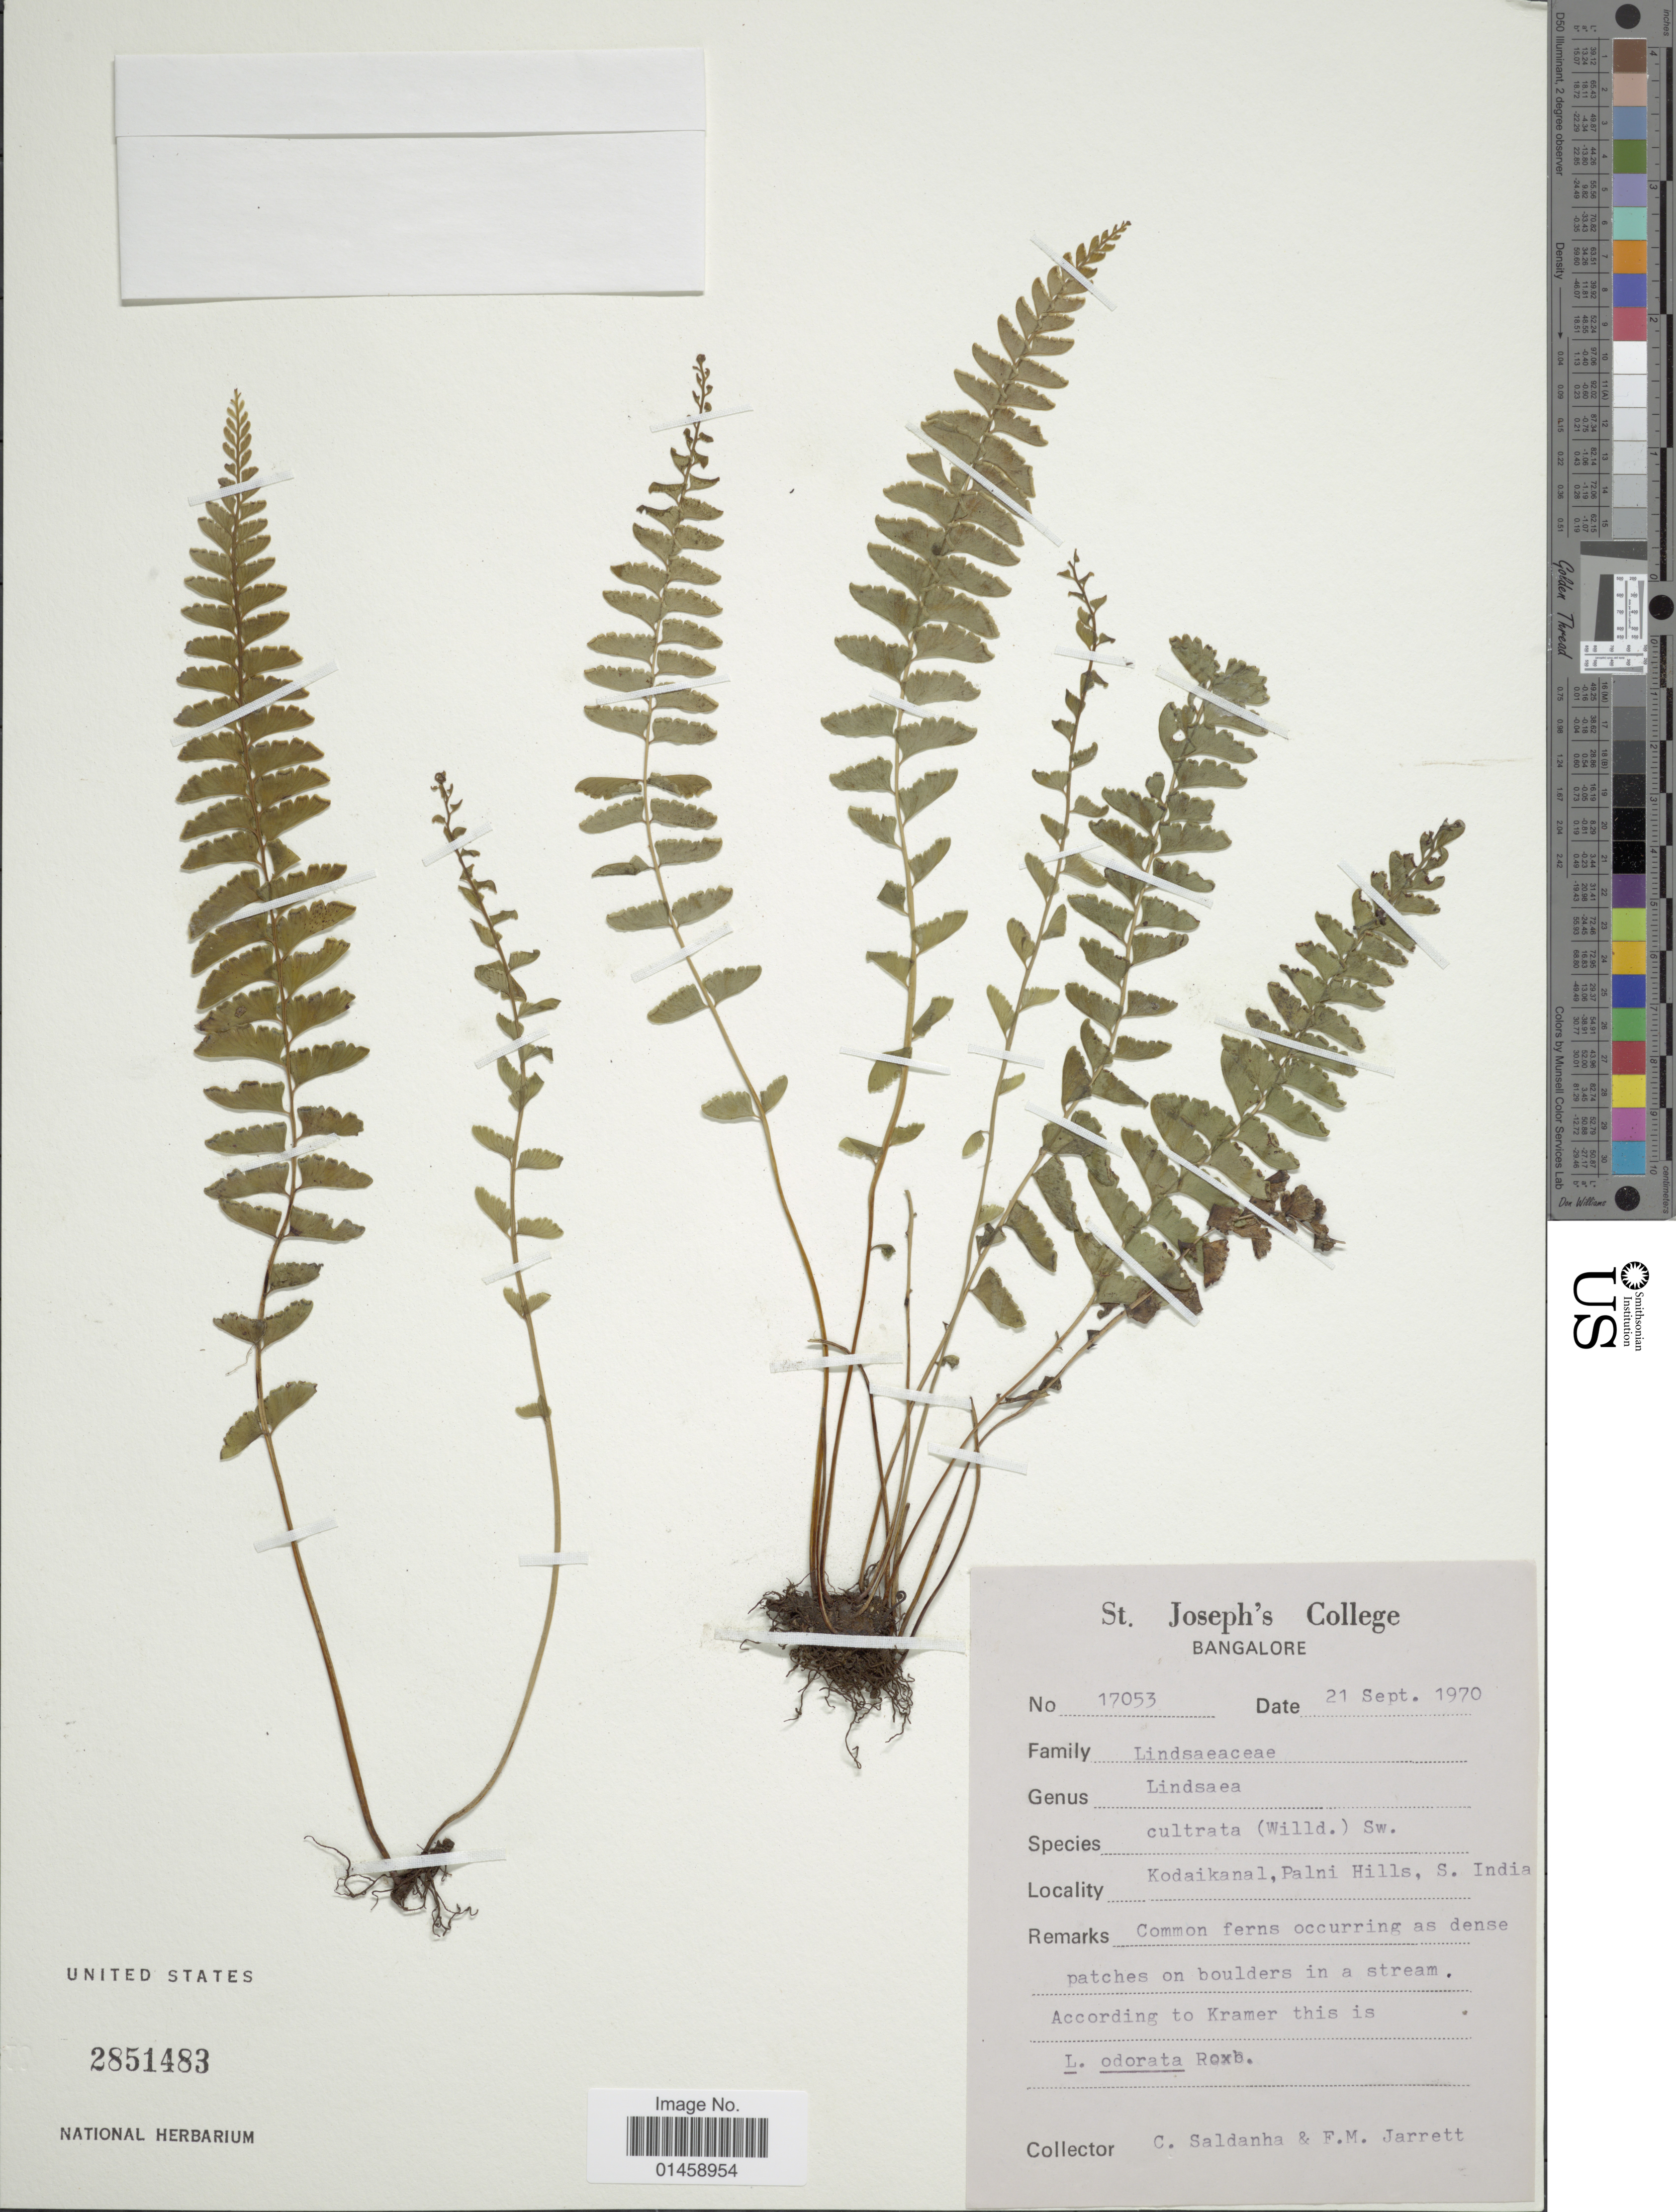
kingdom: Plantae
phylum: Tracheophyta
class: Polypodiopsida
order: Polypodiales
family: Lindsaeaceae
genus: Lindsaea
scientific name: Lindsaea cultrata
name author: (Willd.) Sw.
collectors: C. Saldanha & F. M. Jarrett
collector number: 17053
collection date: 1970-09-21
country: India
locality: Bangalore, Kodaikanal, Palni Hills, S. India.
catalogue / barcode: US 2851483